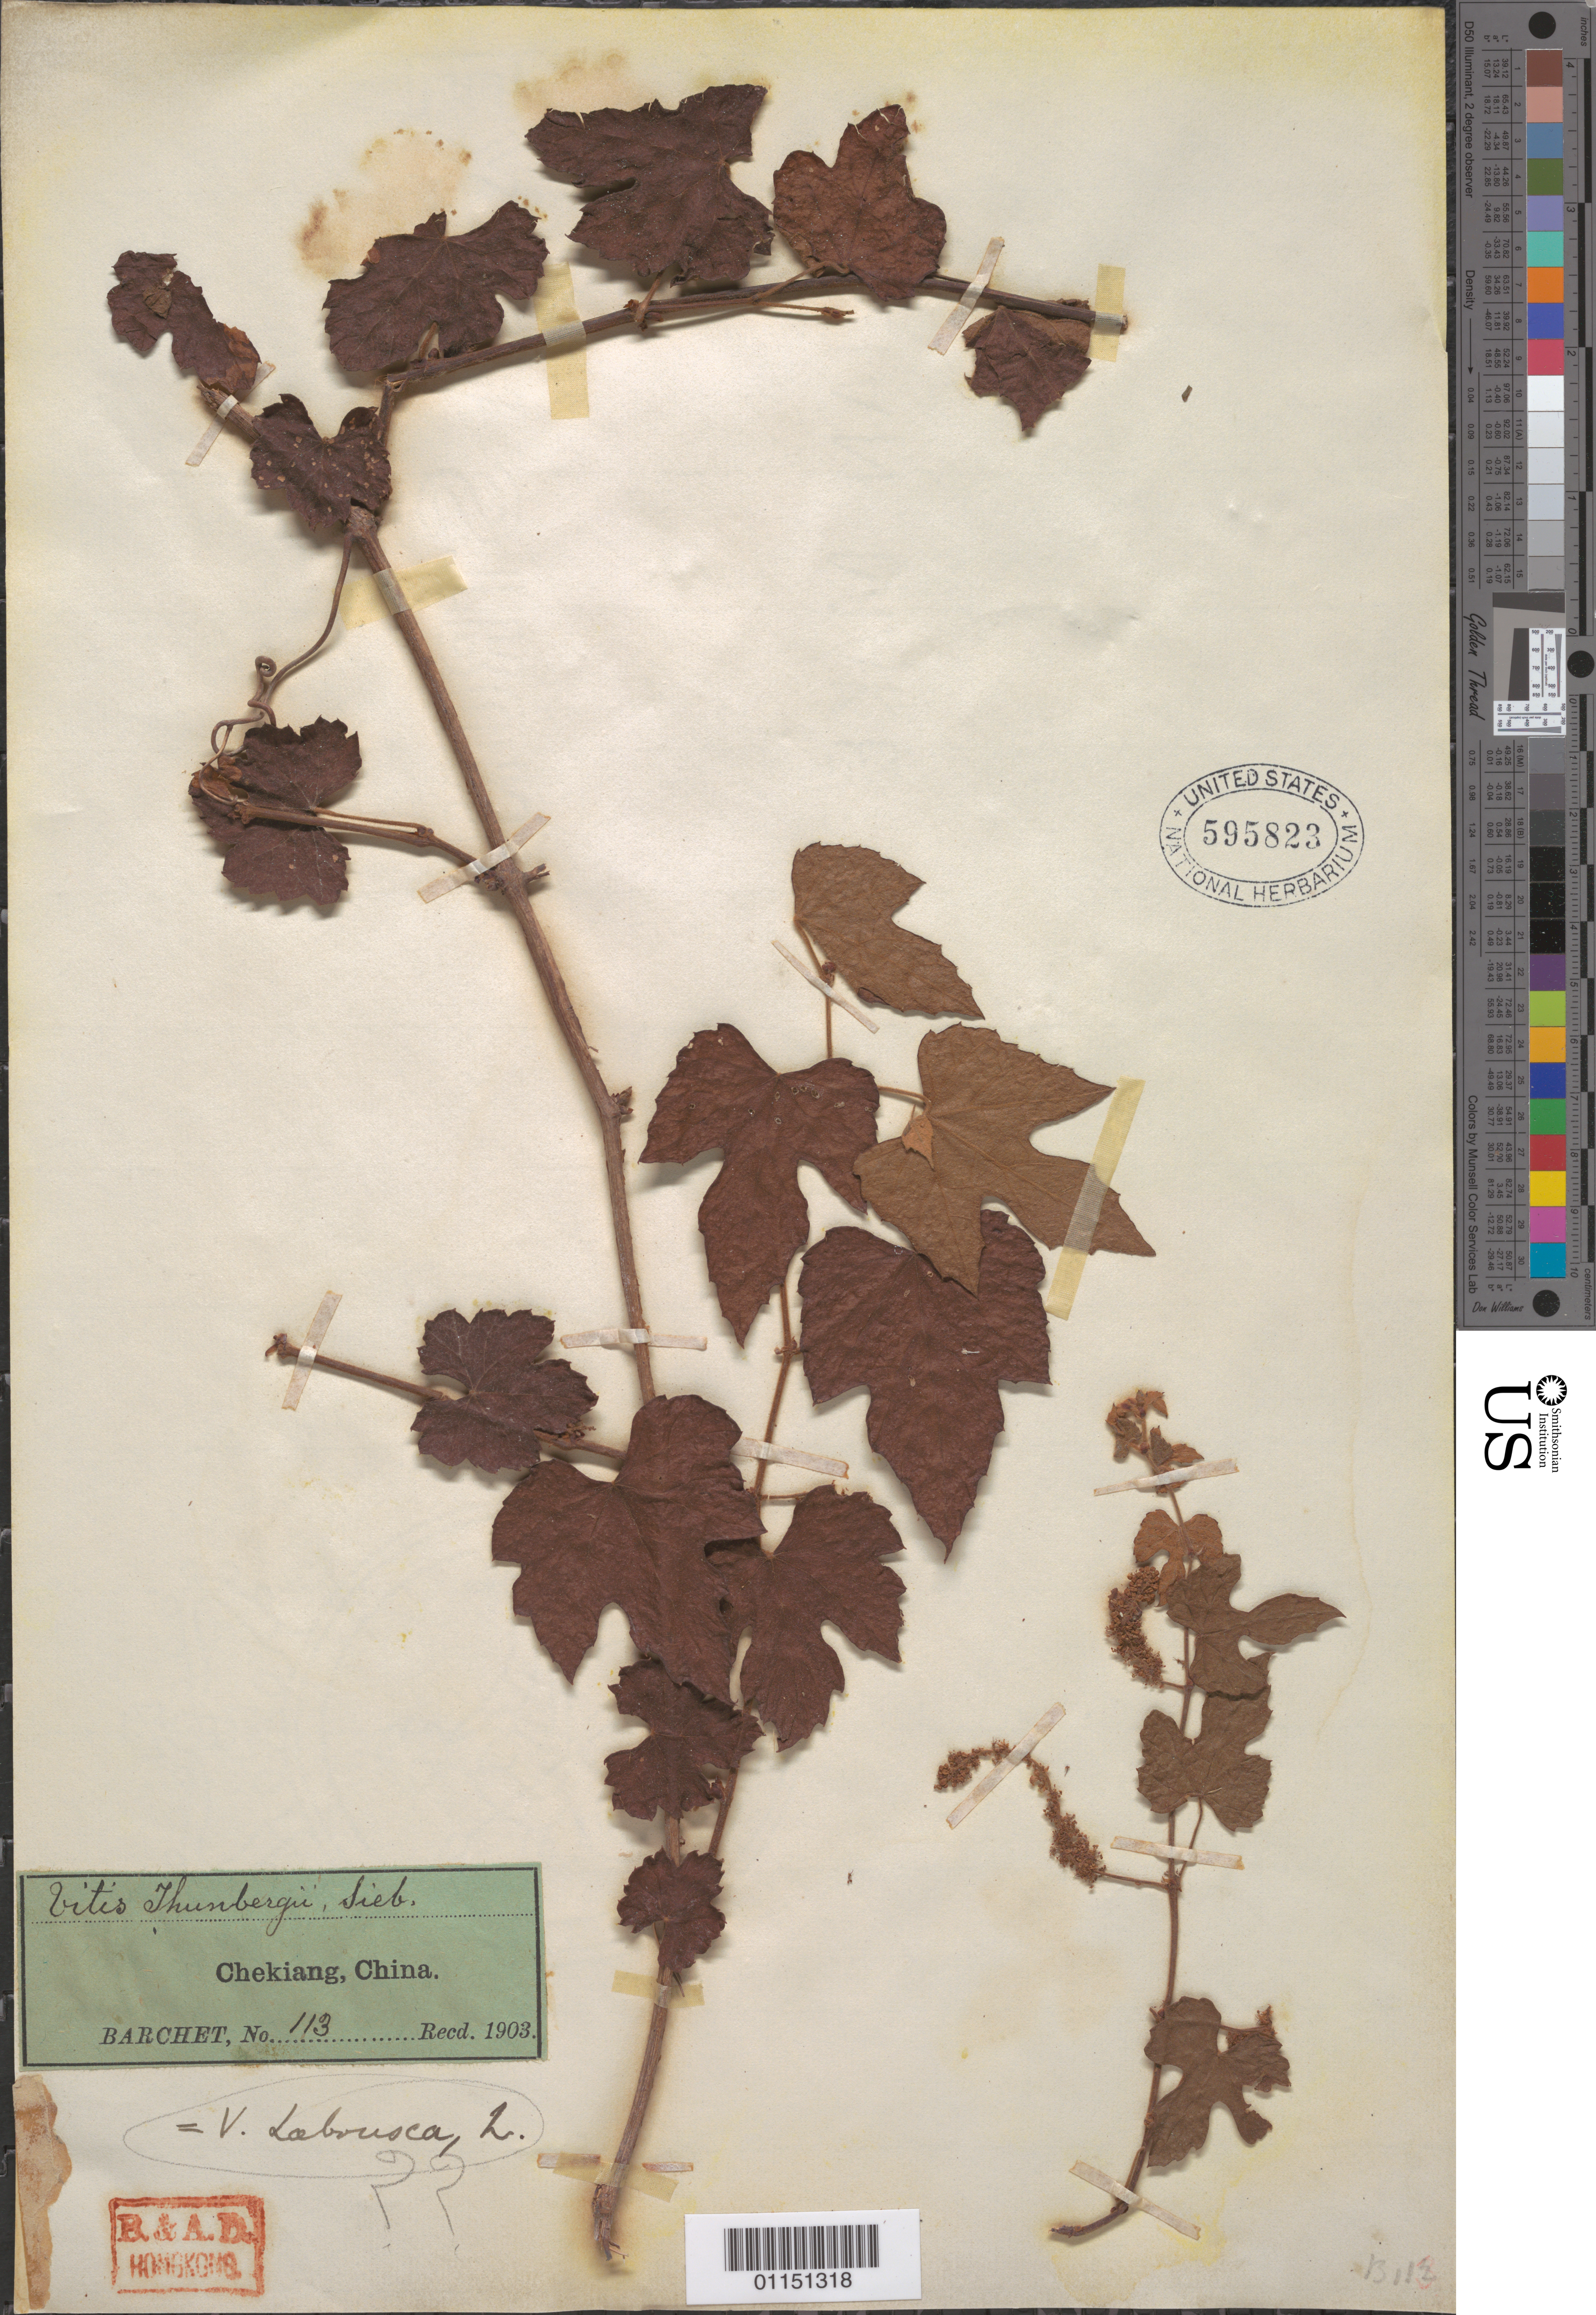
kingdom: Plantae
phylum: Tracheophyta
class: Magnoliopsida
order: Vitales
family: Vitaceae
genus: Vitis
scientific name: Vitis thunbergii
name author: Siebold & Zucc.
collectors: S. P. Barchet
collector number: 113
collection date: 1903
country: China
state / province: Zhejiang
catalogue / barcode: US 595823